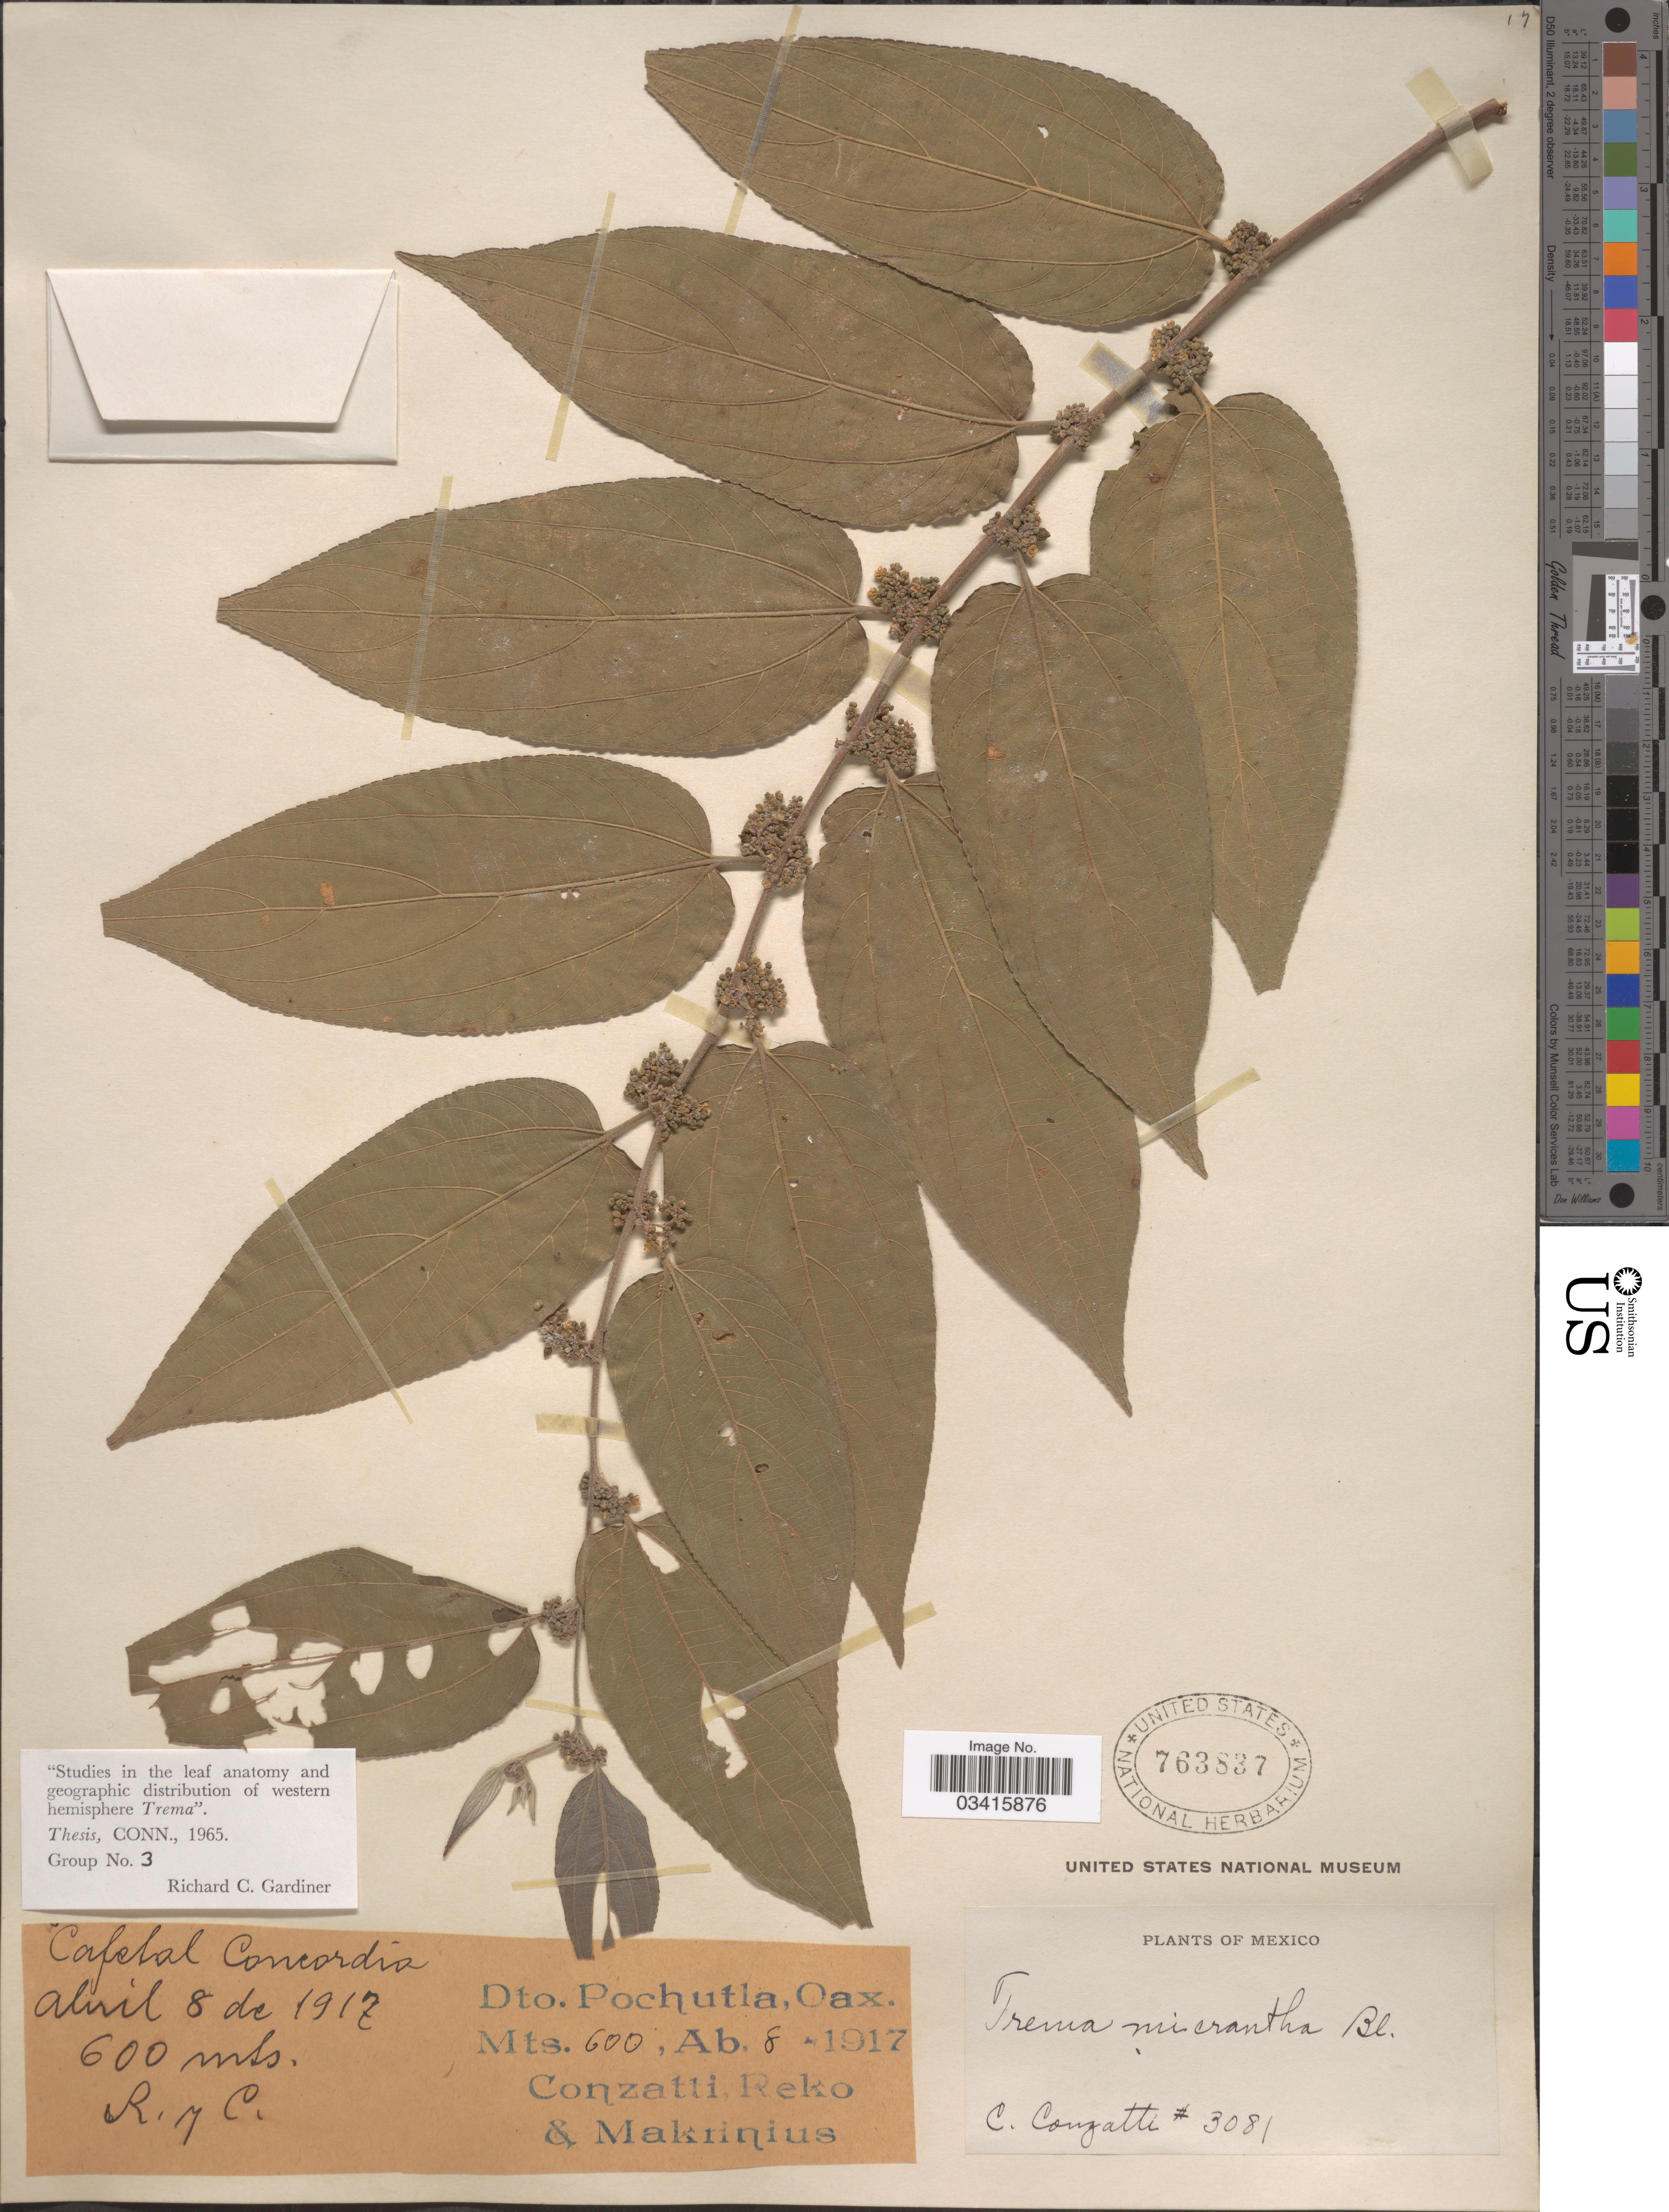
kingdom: Plantae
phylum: Tracheophyta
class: Magnoliopsida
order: Rosales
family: Cannabaceae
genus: Trema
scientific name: Trema micranthum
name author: (L.) Blume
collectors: C. Conzatti, -. Reko & -. Makrinius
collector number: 3081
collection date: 1917-04-08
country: Mexico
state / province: Oaxaca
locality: Cafetal Concordia. Dto. Pochutla, Oax. Mts.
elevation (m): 600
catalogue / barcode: US 763837